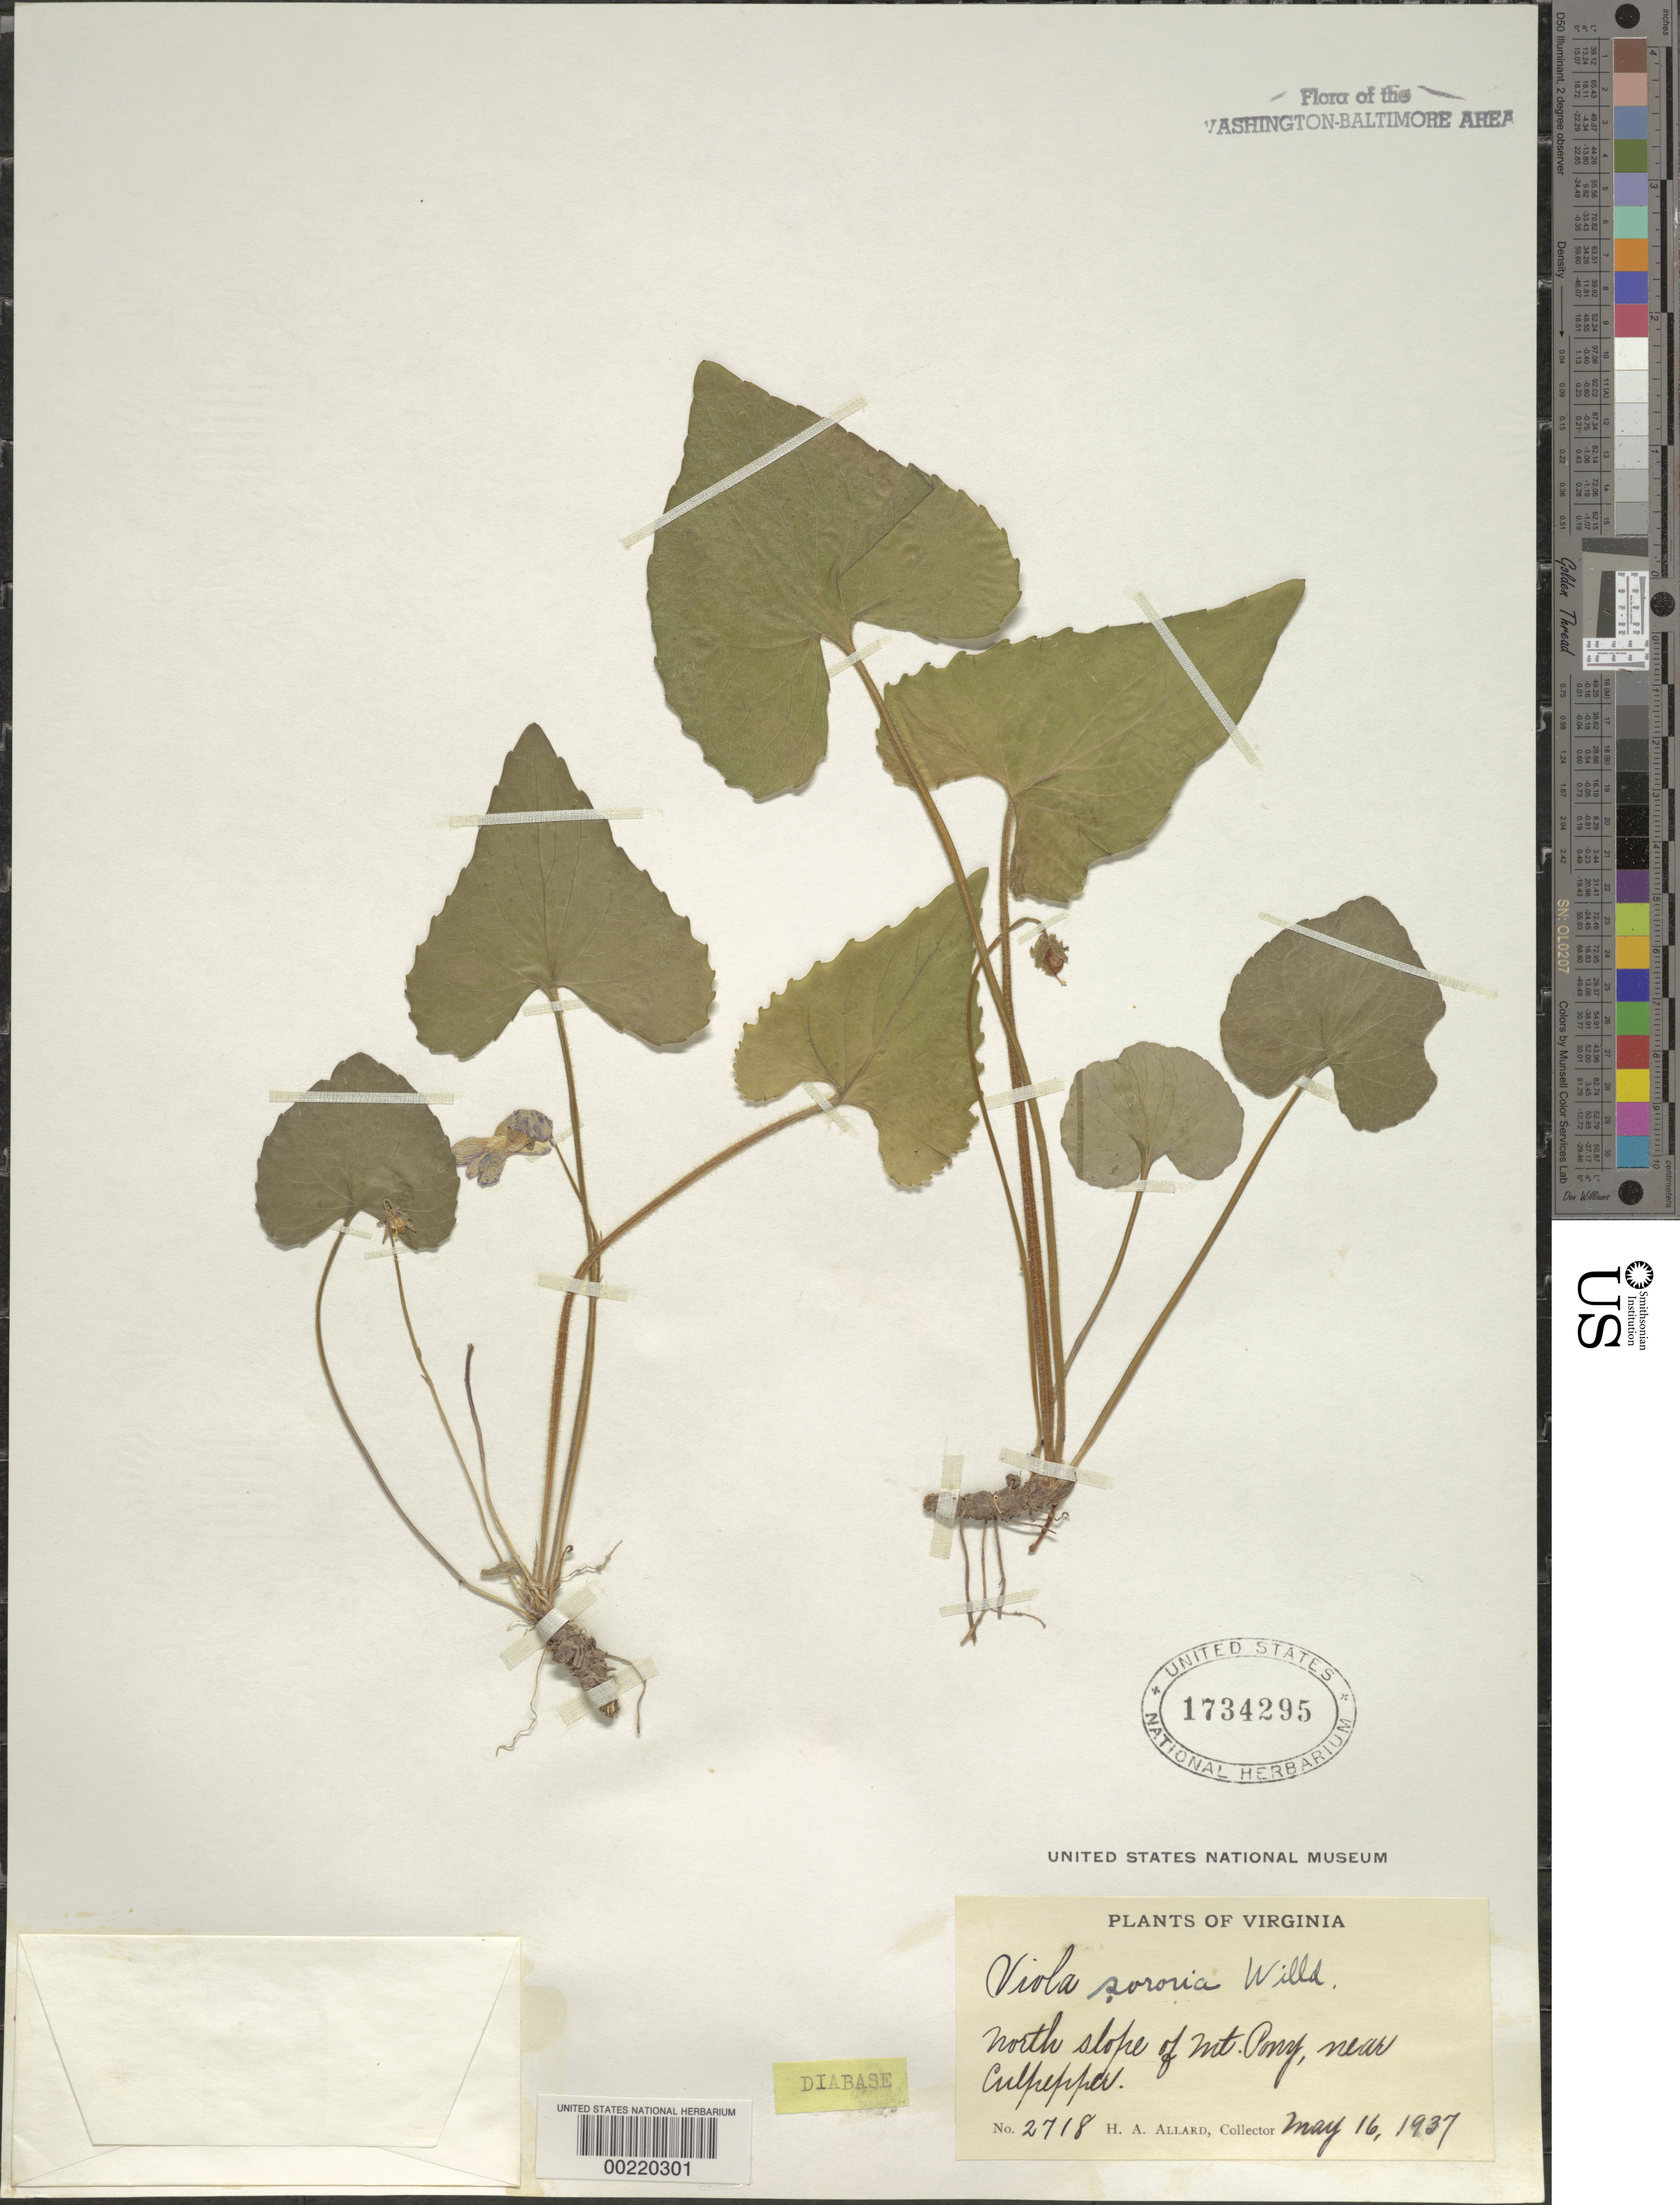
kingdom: Plantae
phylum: Tracheophyta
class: Magnoliopsida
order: Malpighiales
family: Violaceae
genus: Viola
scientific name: Viola sororia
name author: Willd.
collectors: H. A. Allard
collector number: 2718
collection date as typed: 16 May 1937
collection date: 1937-05-16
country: United States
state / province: Virginia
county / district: Culpeper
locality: Mount Pony, Culpepper vicinity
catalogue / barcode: US 1734295